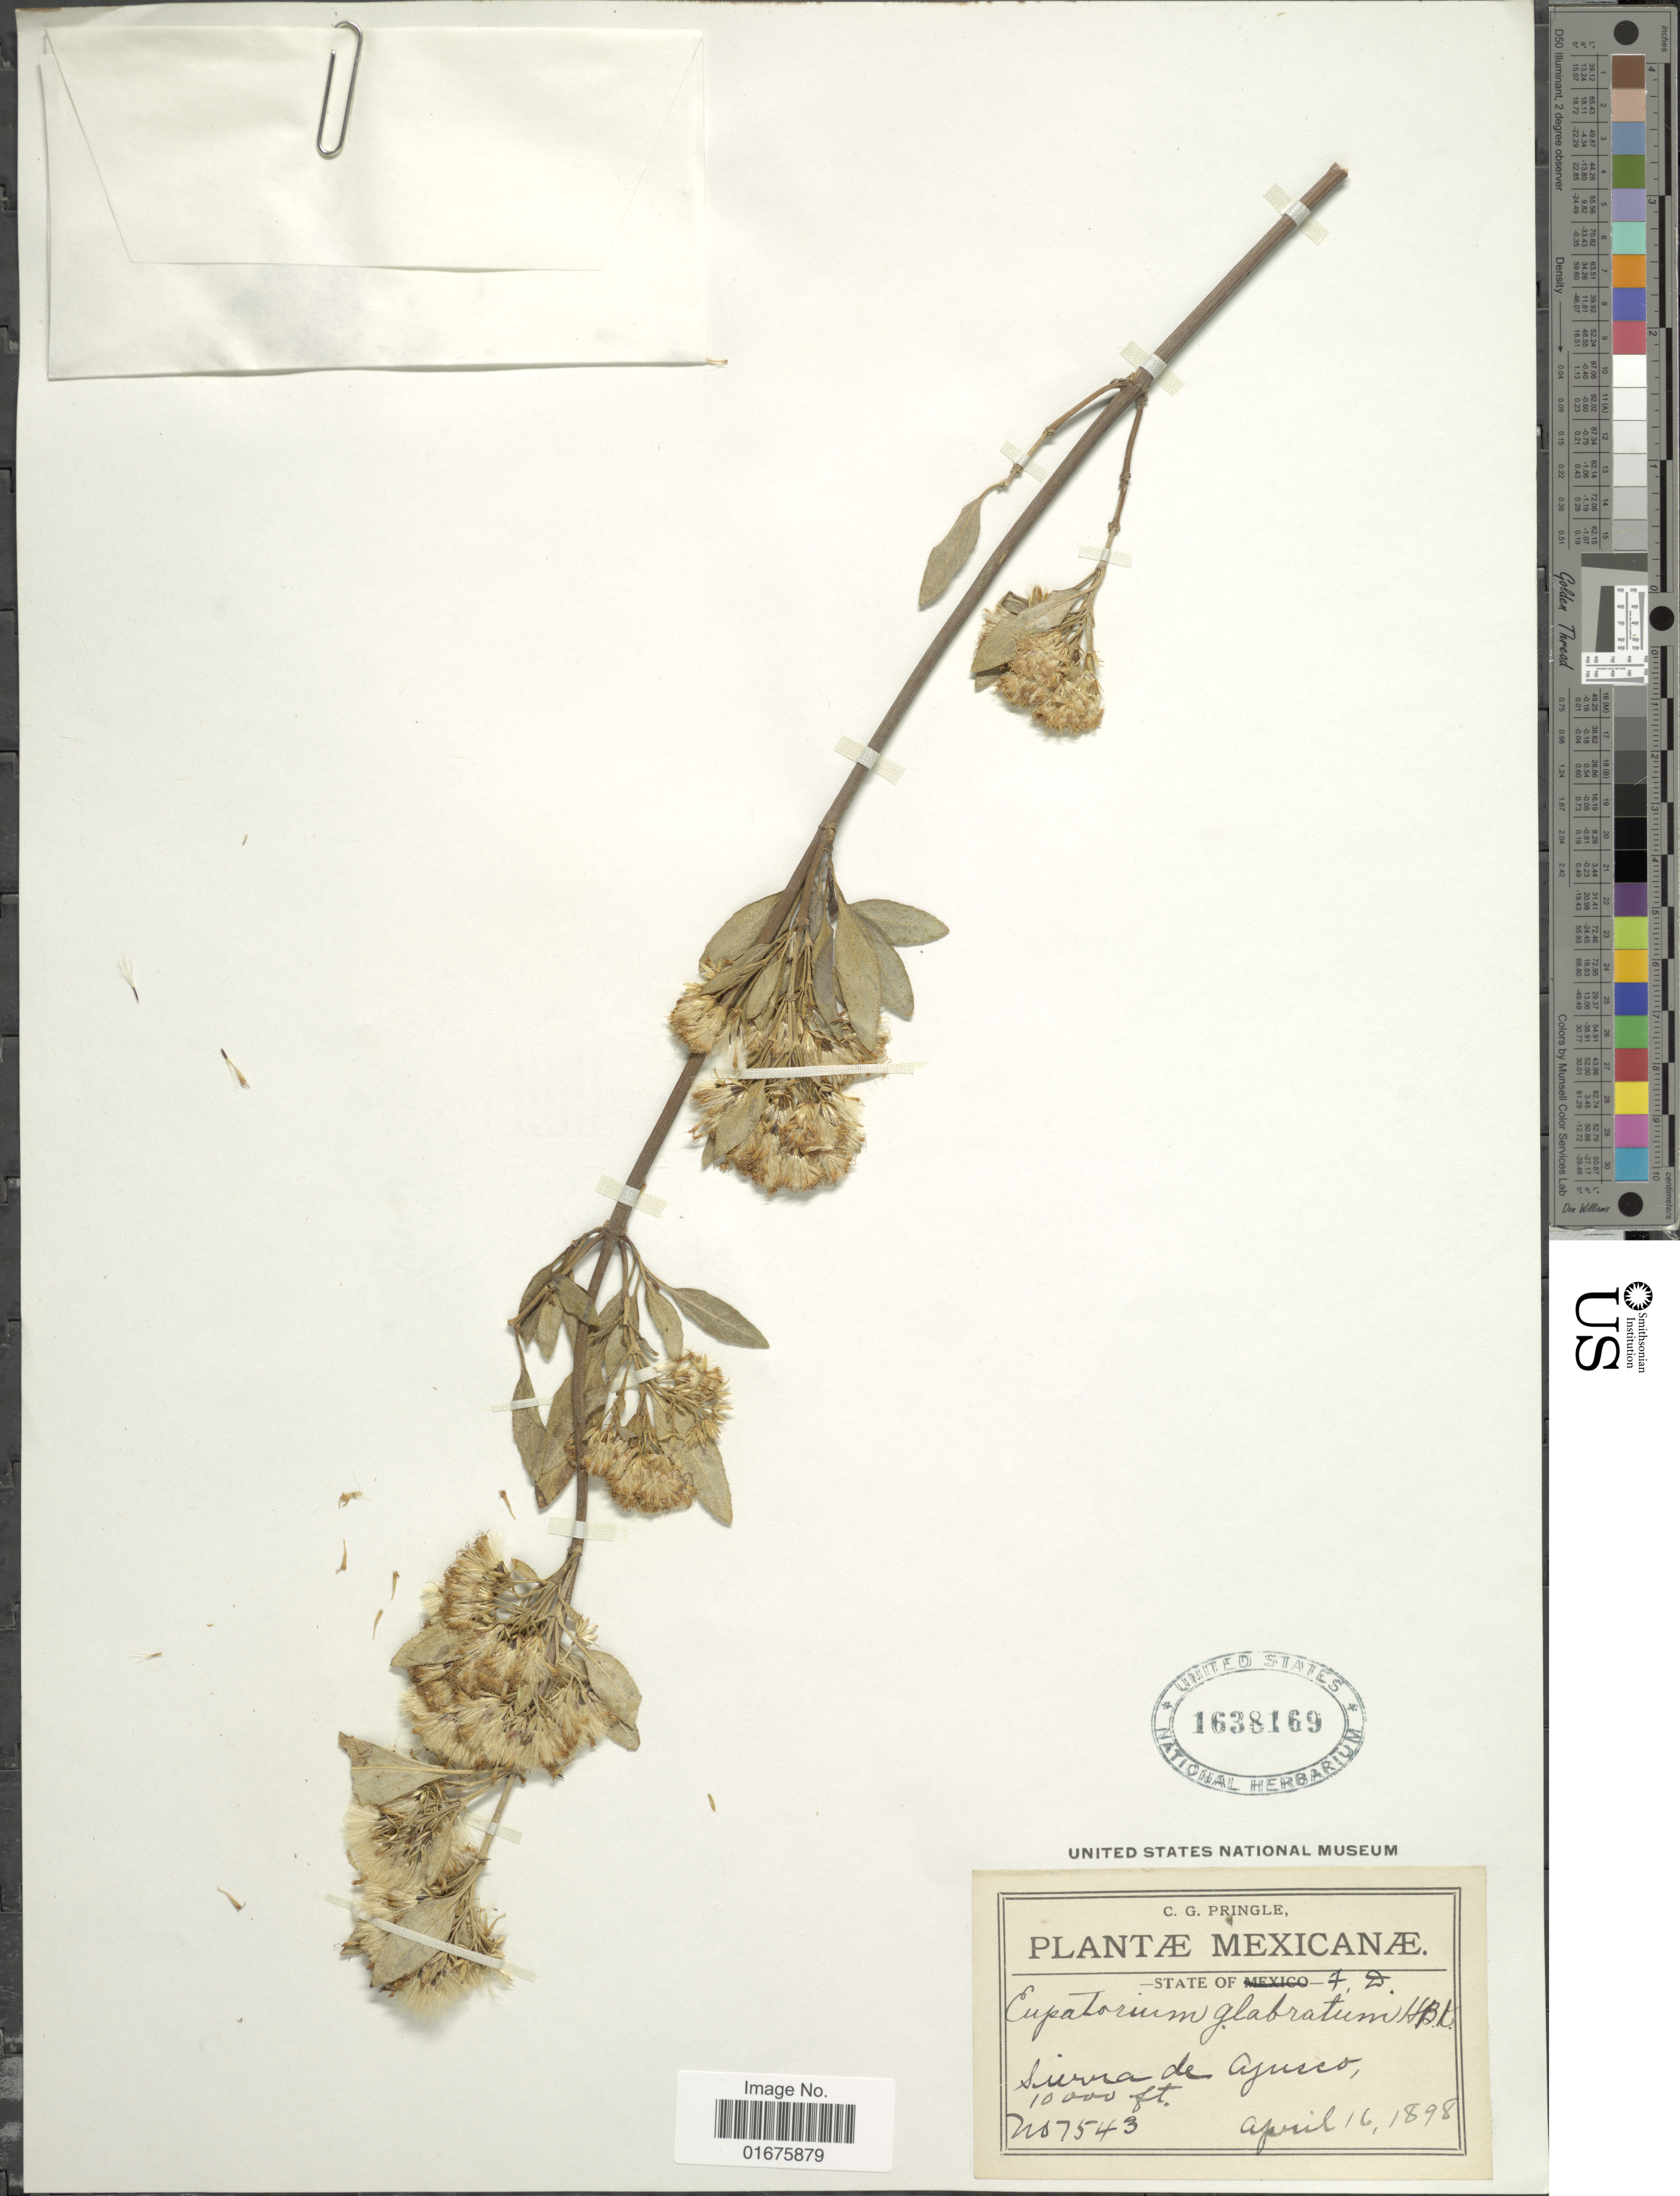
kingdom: Plantae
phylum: Tracheophyta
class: Magnoliopsida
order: Asterales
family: Asteraceae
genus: Ageratina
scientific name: Ageratina glabrata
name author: (Kunth) R.M. King & H. Rob.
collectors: C. G. Pringle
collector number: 7543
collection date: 1898-04-16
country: Mexico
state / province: Distrito Federal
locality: Sierra de Ajusco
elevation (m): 305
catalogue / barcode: US 1638169